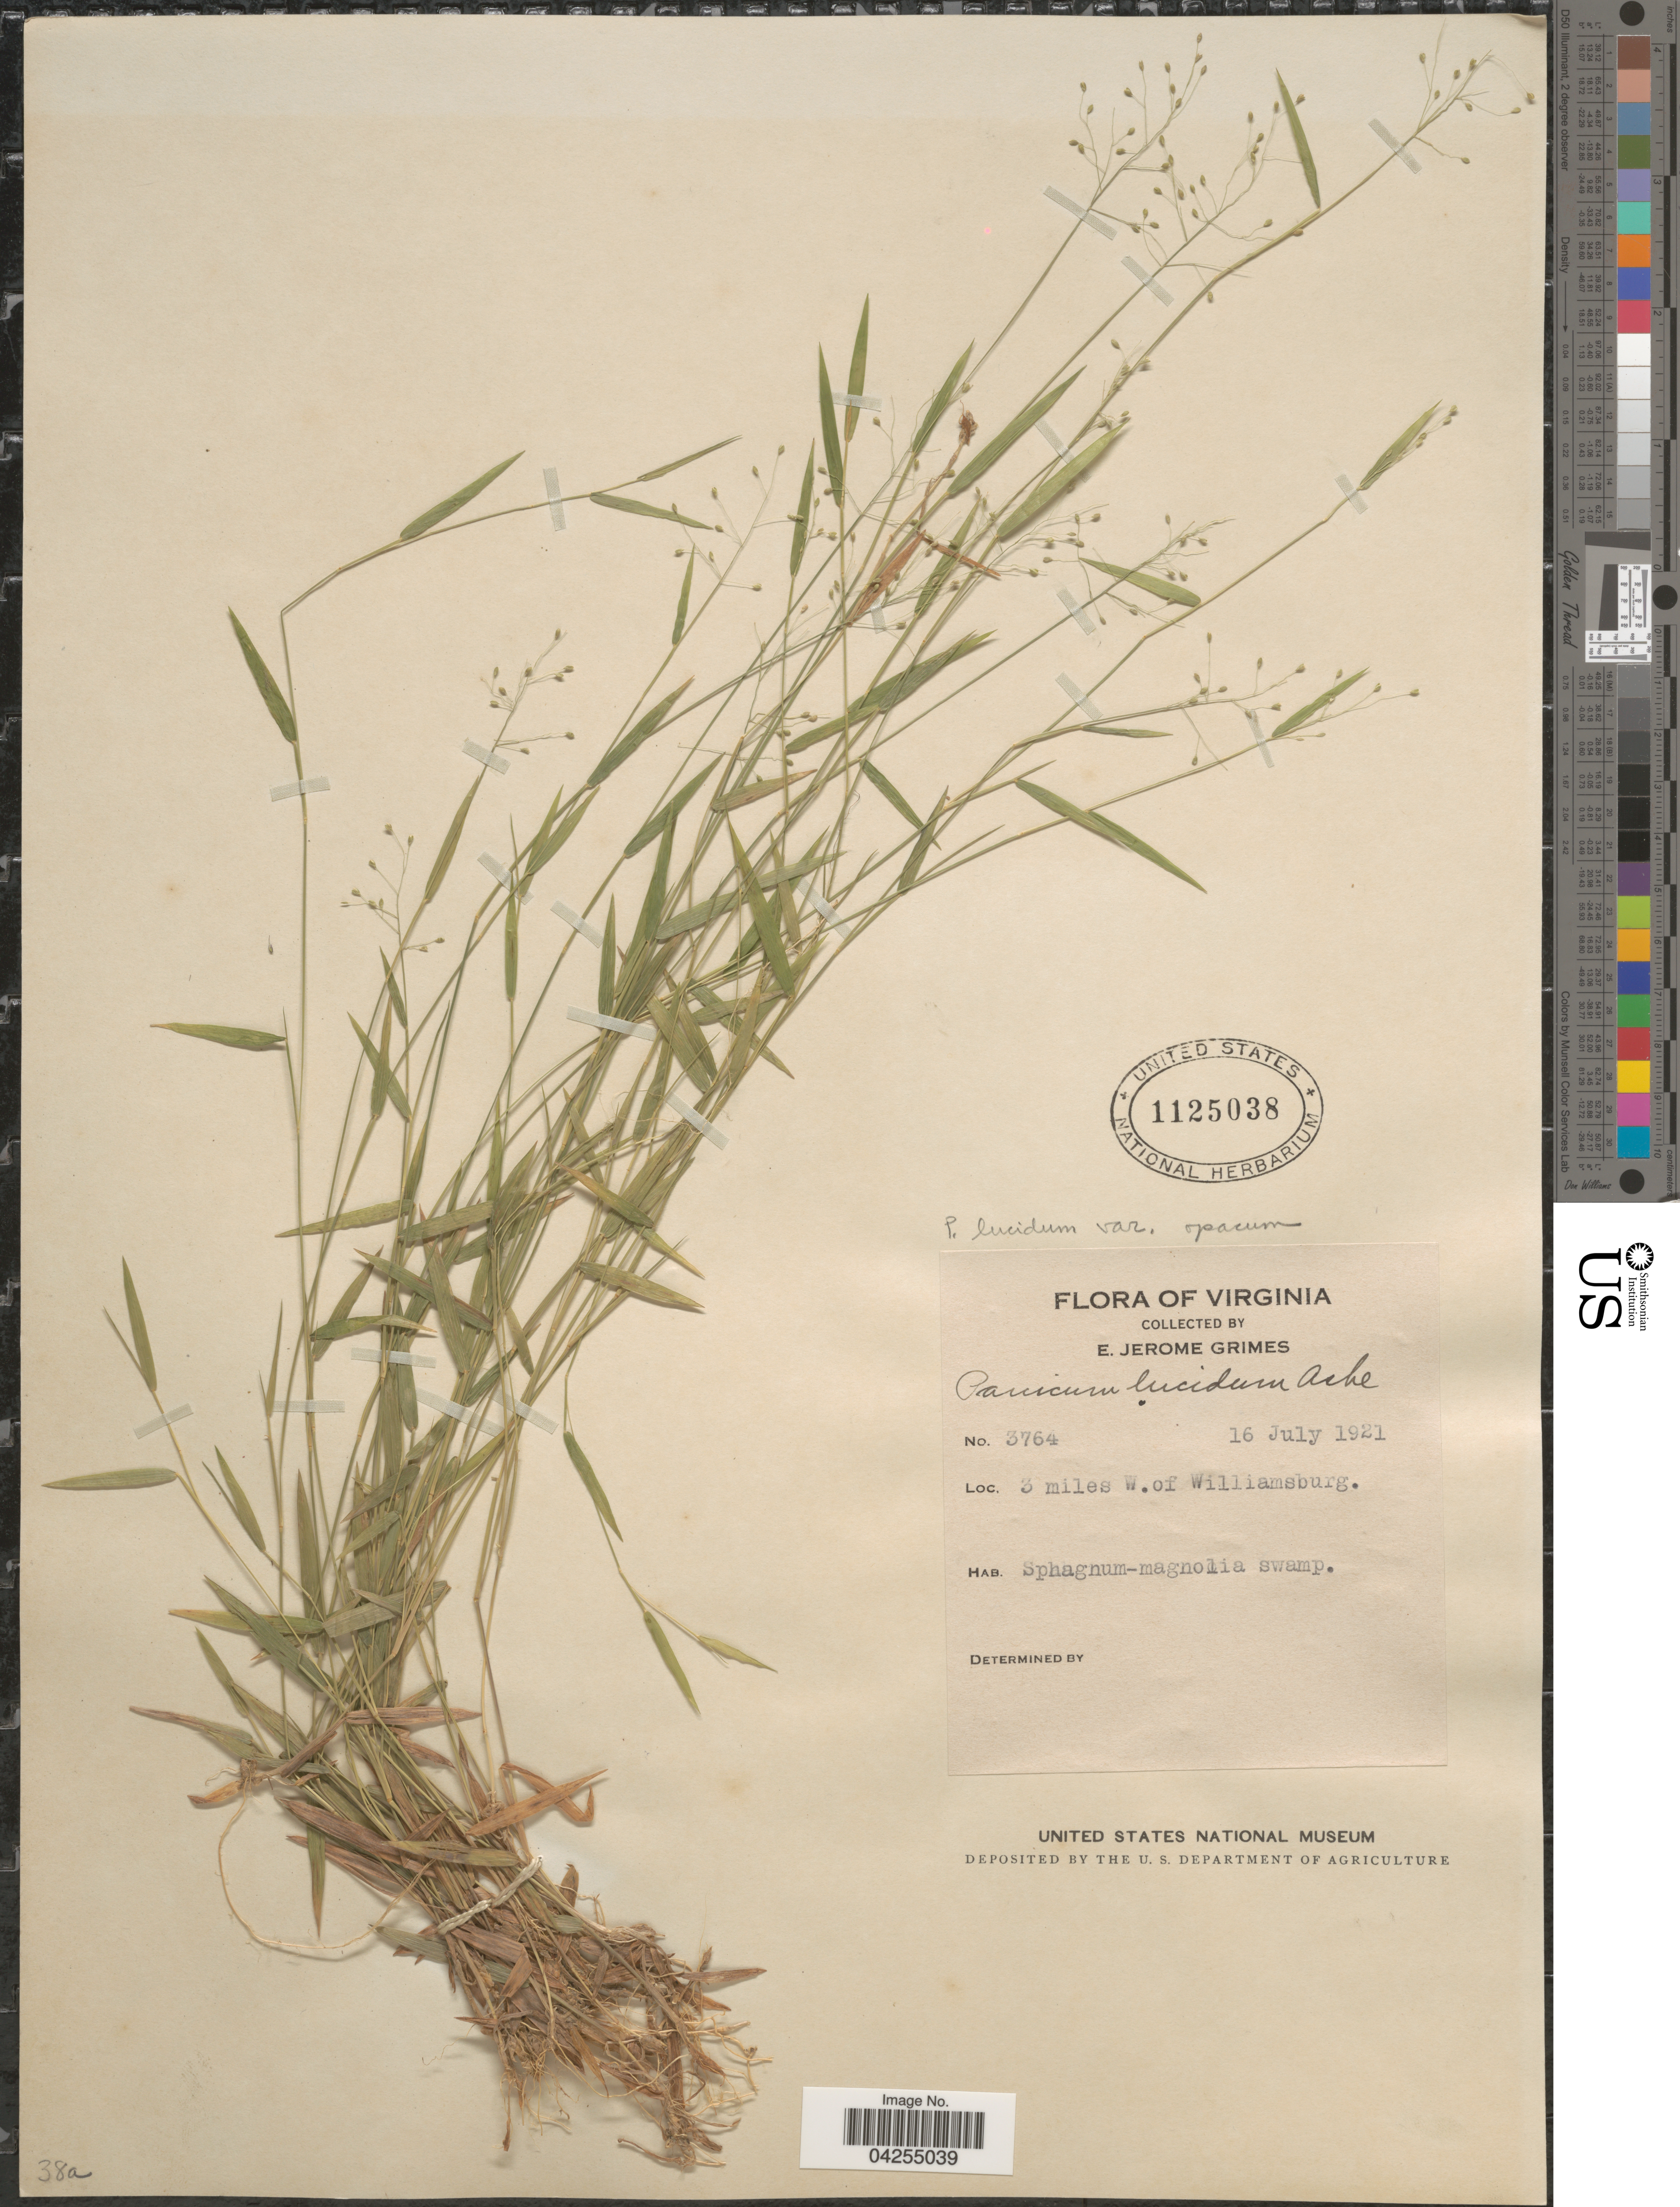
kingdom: Plantae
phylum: Tracheophyta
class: Liliopsida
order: Poales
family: Poaceae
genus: Dichanthelium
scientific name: Dichanthelium dichotomum var. dichotomum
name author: (L.) Gould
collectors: E. J. Grimes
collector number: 3764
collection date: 1921-07-16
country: United States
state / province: Virginia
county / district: City of Williamsburg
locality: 3 miles W. of Williamsburg.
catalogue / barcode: US 1125038